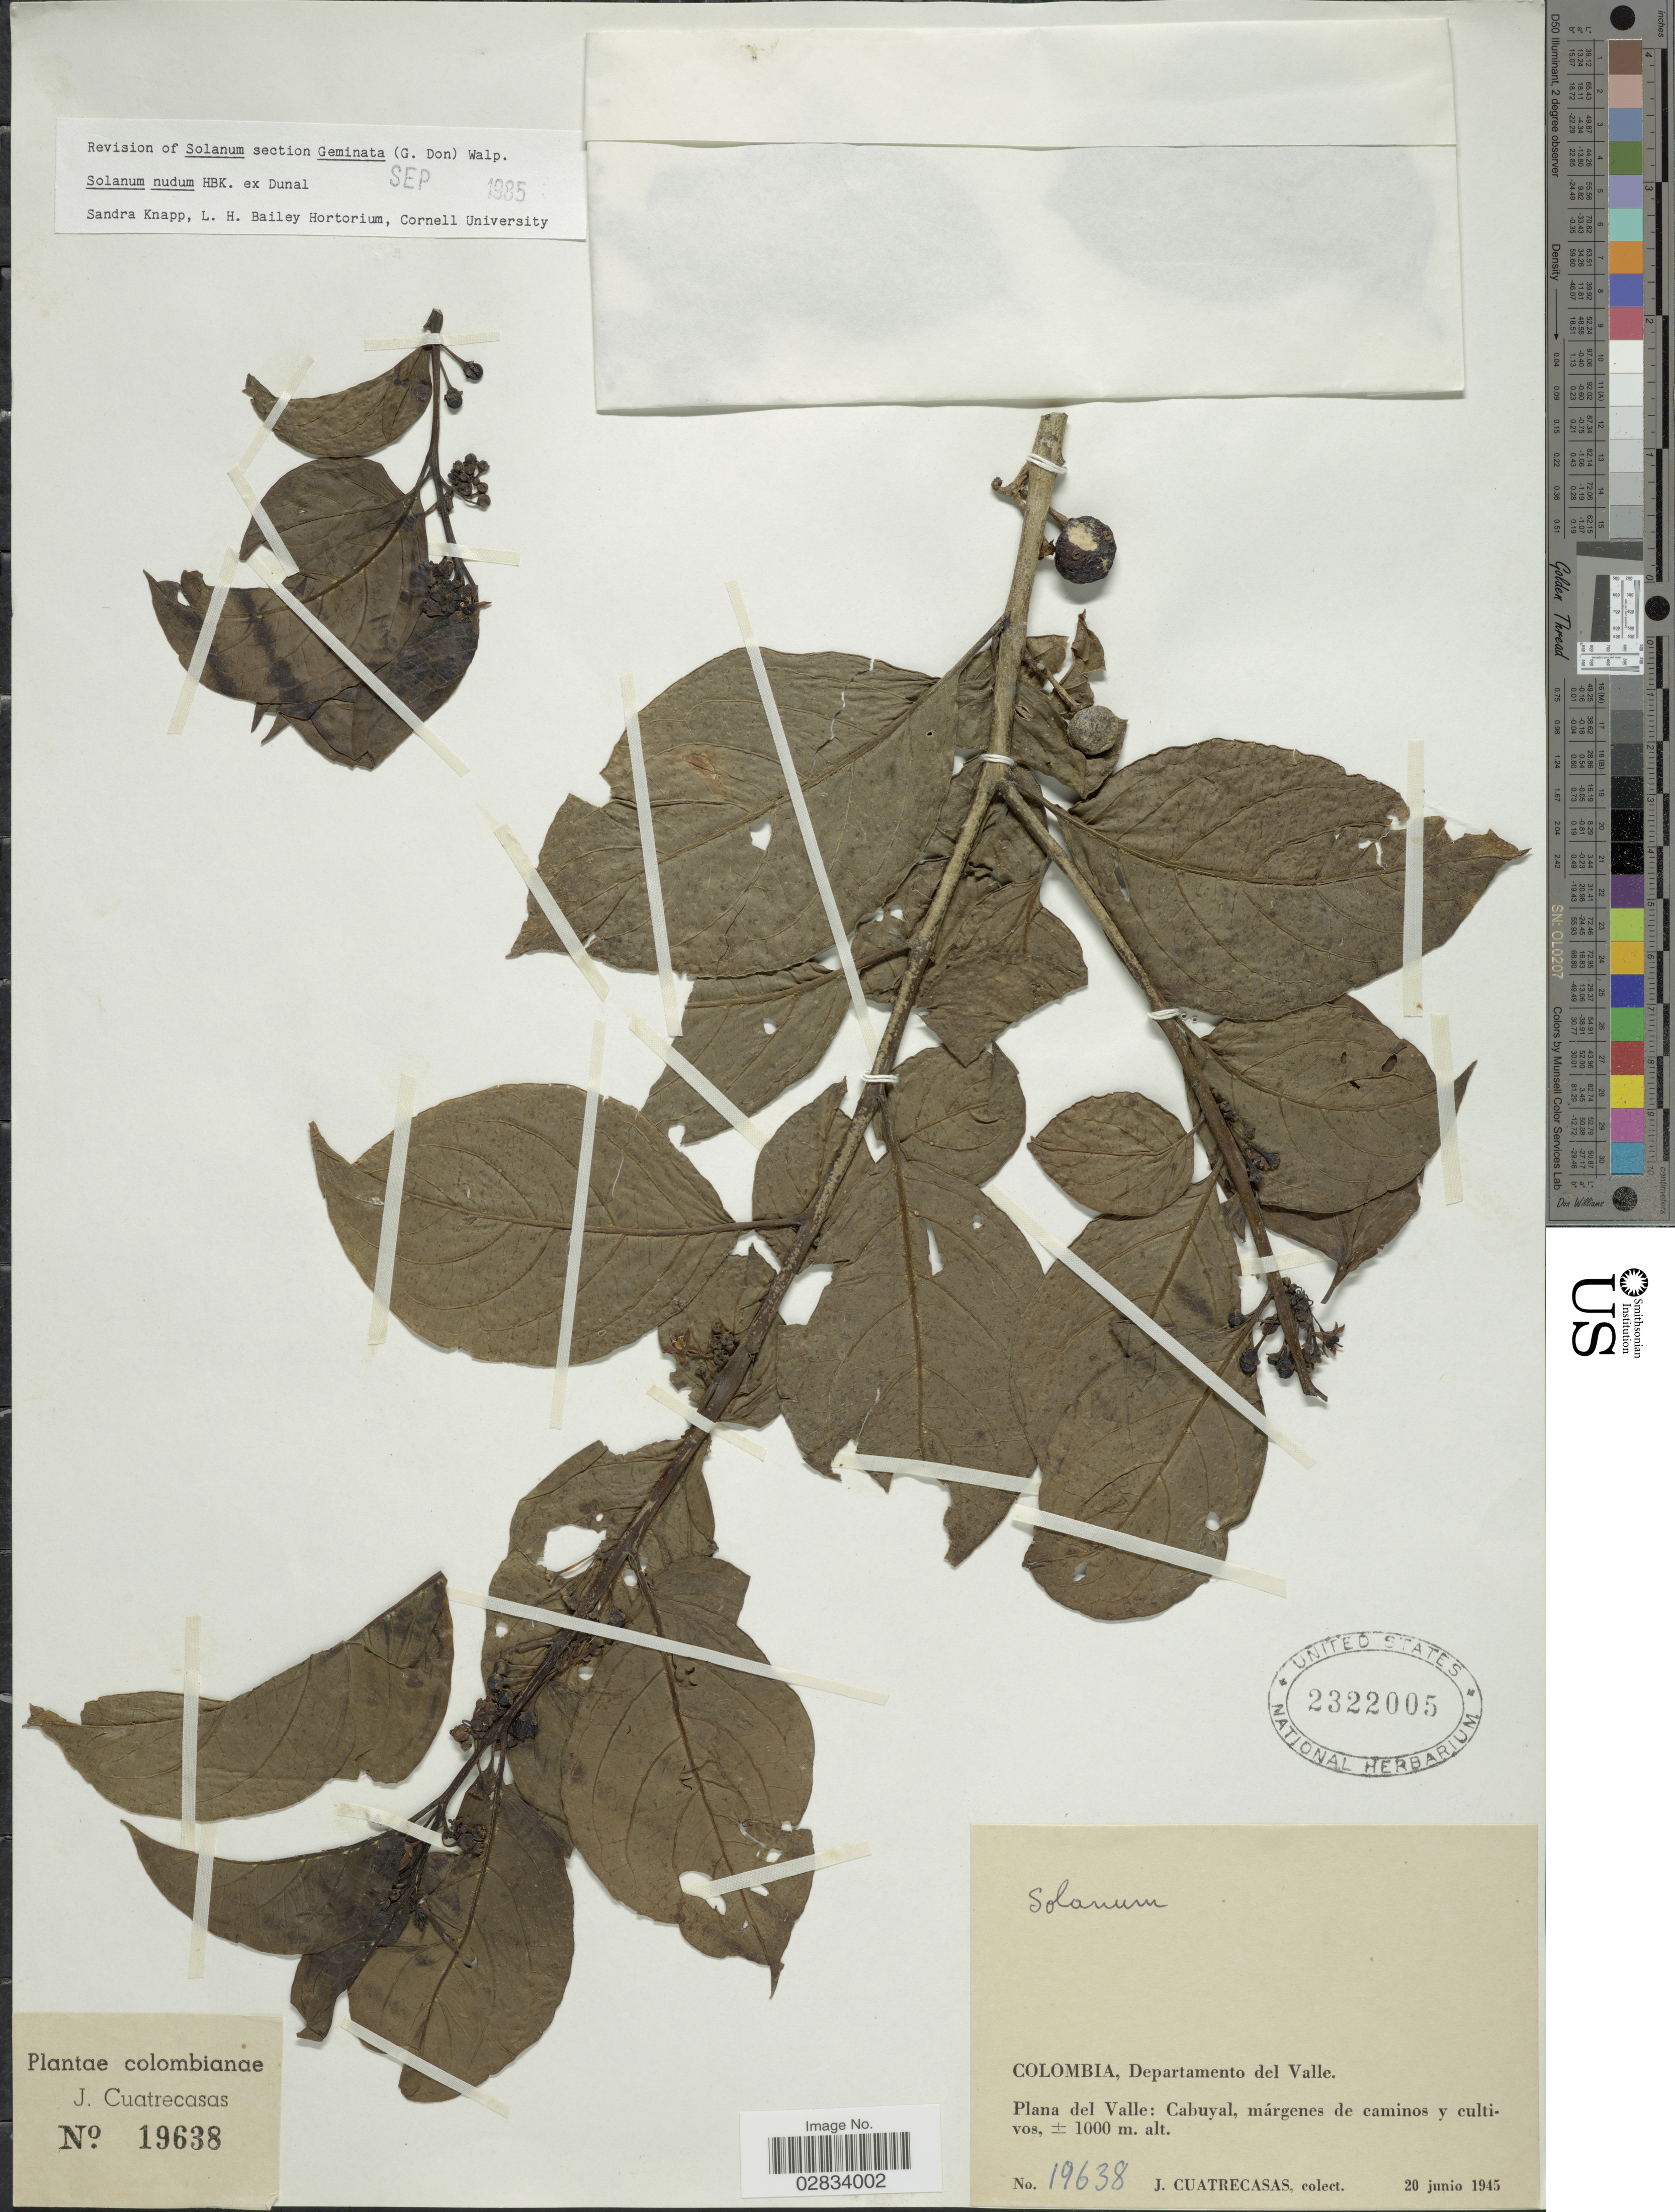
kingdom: Plantae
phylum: Tracheophyta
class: Magnoliopsida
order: Solanales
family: Solanaceae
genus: Solanum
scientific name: Solanum nudum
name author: Dunal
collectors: J. Cuatrecasas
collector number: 19638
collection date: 1945-06-20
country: Colombia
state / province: Valle del Cauca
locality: Departamento del Valle, Plana del Valle: Cabuyal, márgenes de caminos y cultivos.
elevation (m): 1000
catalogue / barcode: US 2322005